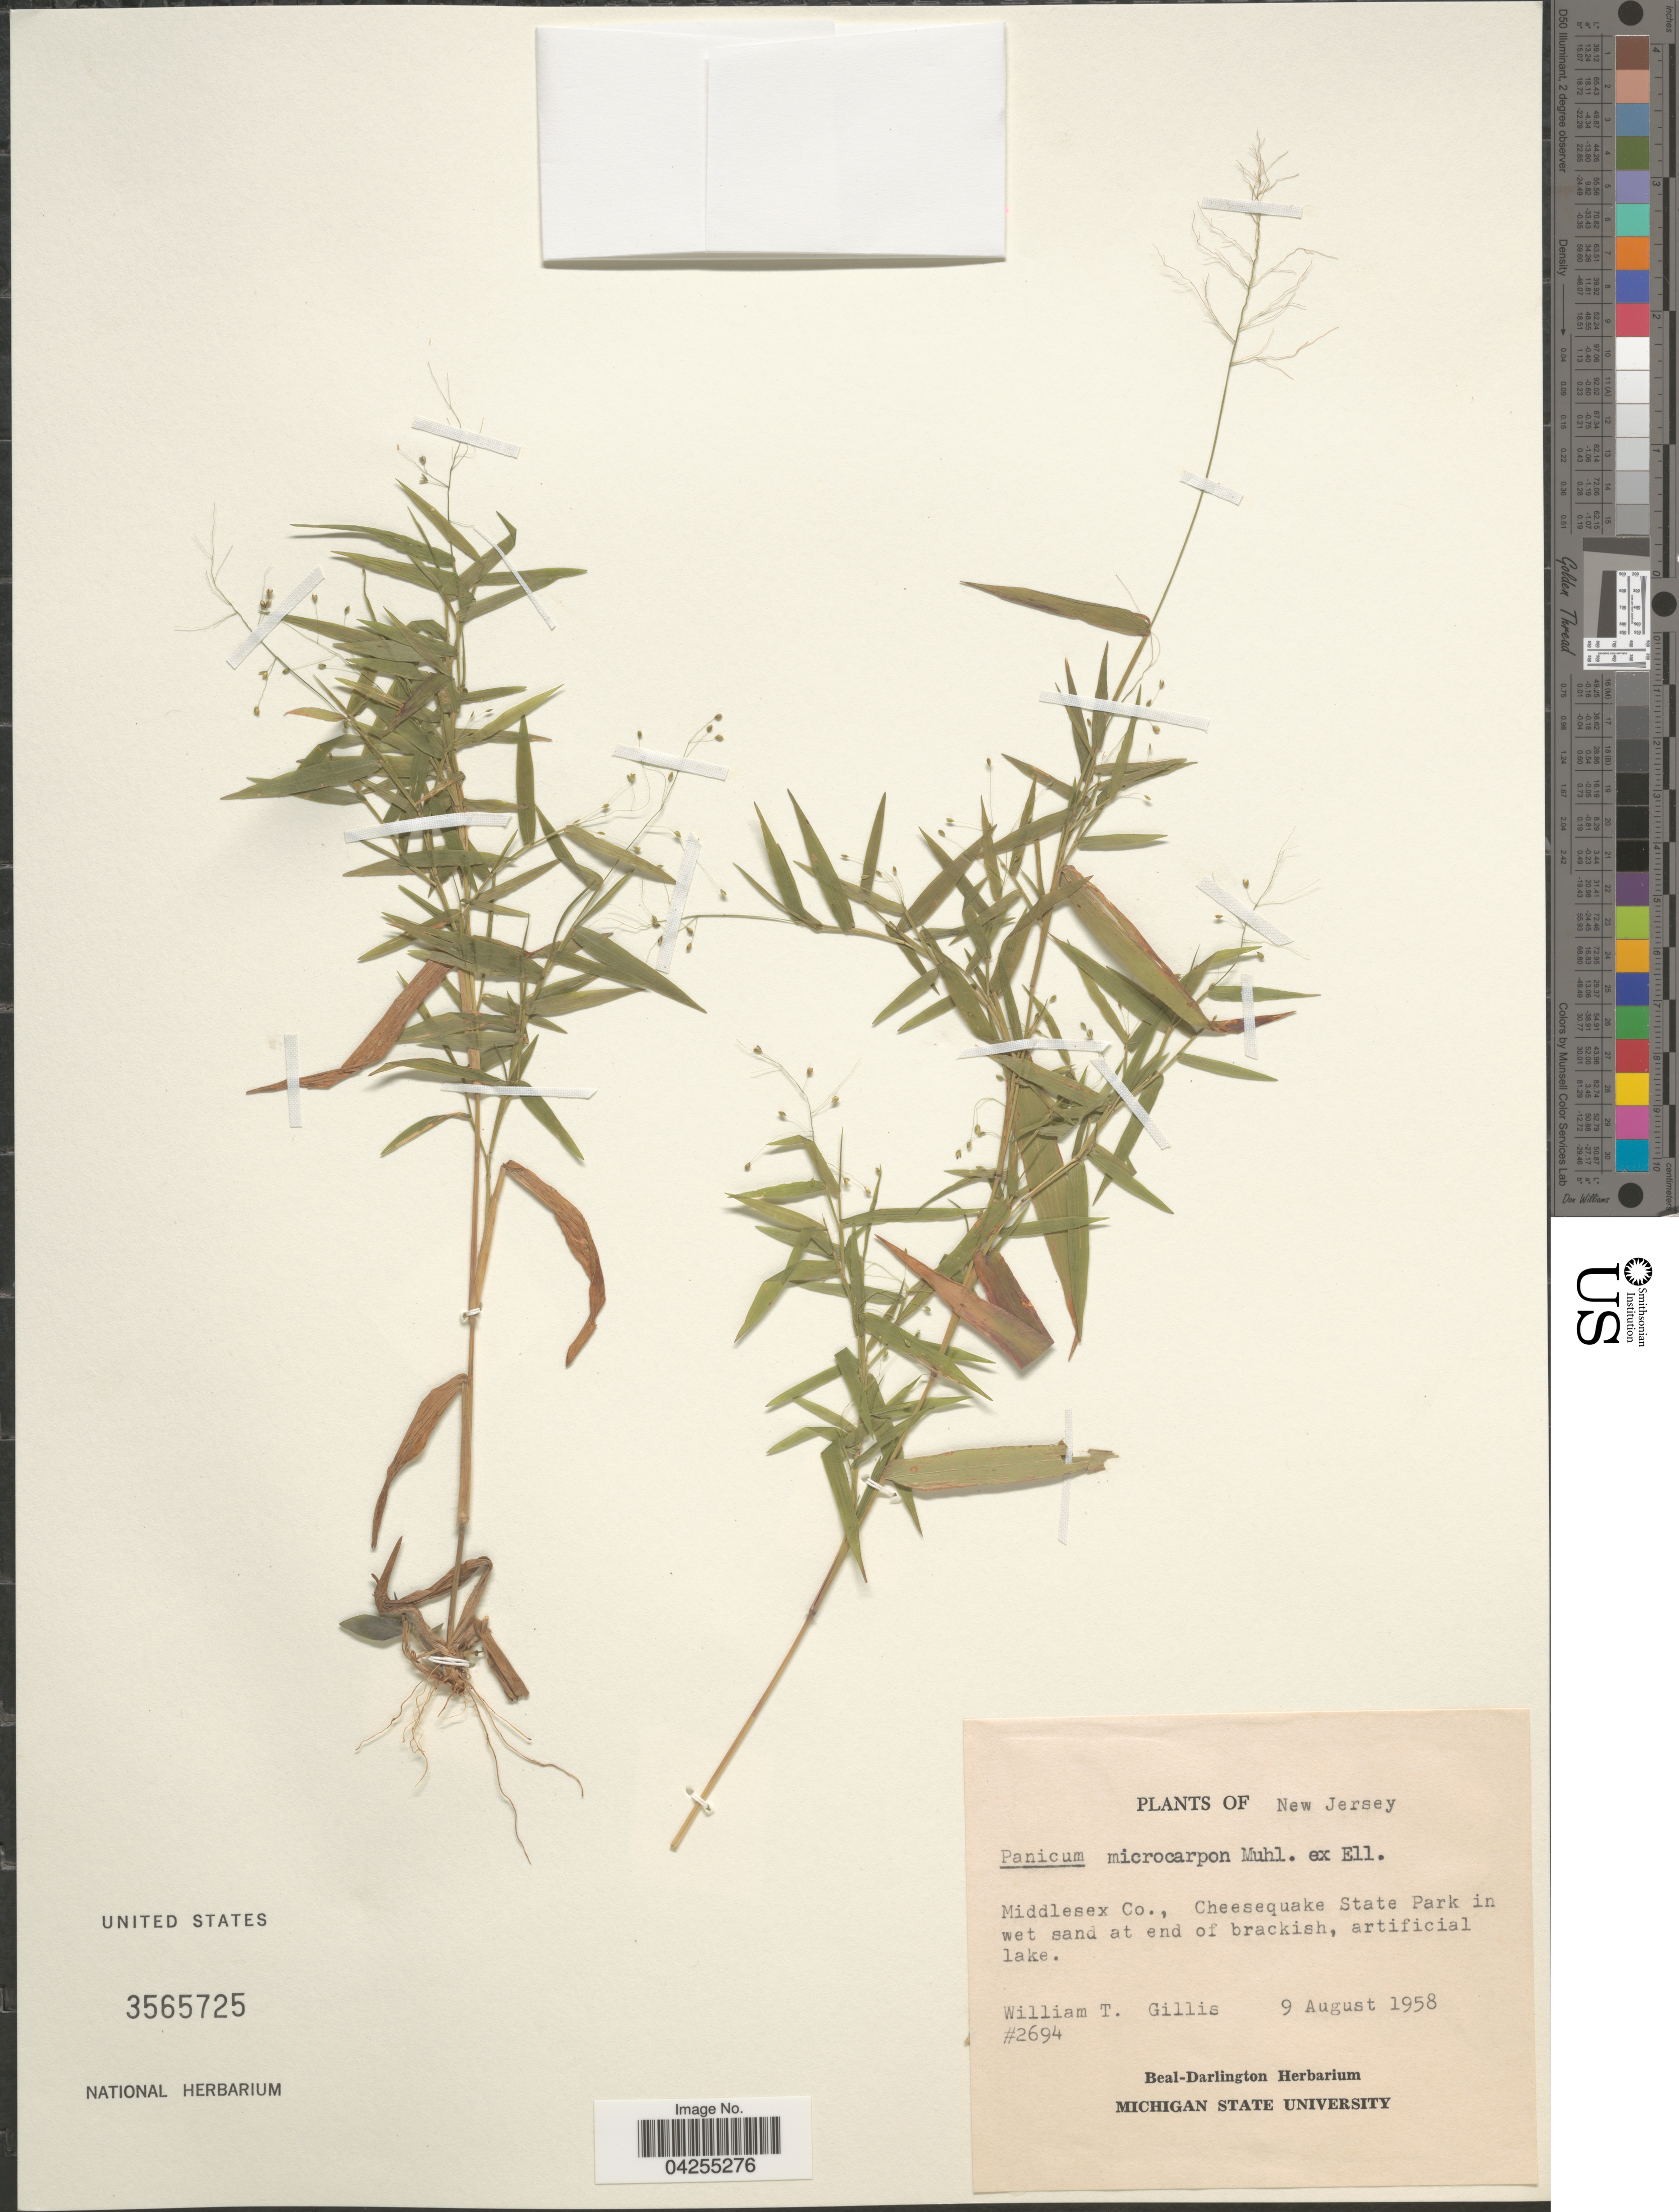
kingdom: Plantae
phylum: Tracheophyta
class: Liliopsida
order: Poales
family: Poaceae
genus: Dichanthelium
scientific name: Dichanthelium dichotomum var. dichotomum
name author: (L.) Gould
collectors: W. T. Gillis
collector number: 2694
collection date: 1958-08-09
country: United States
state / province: New Jersey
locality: Middlesex Co., Cheesequake State Park in wet sand at end of brackish, artificial lake.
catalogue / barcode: US 3565725